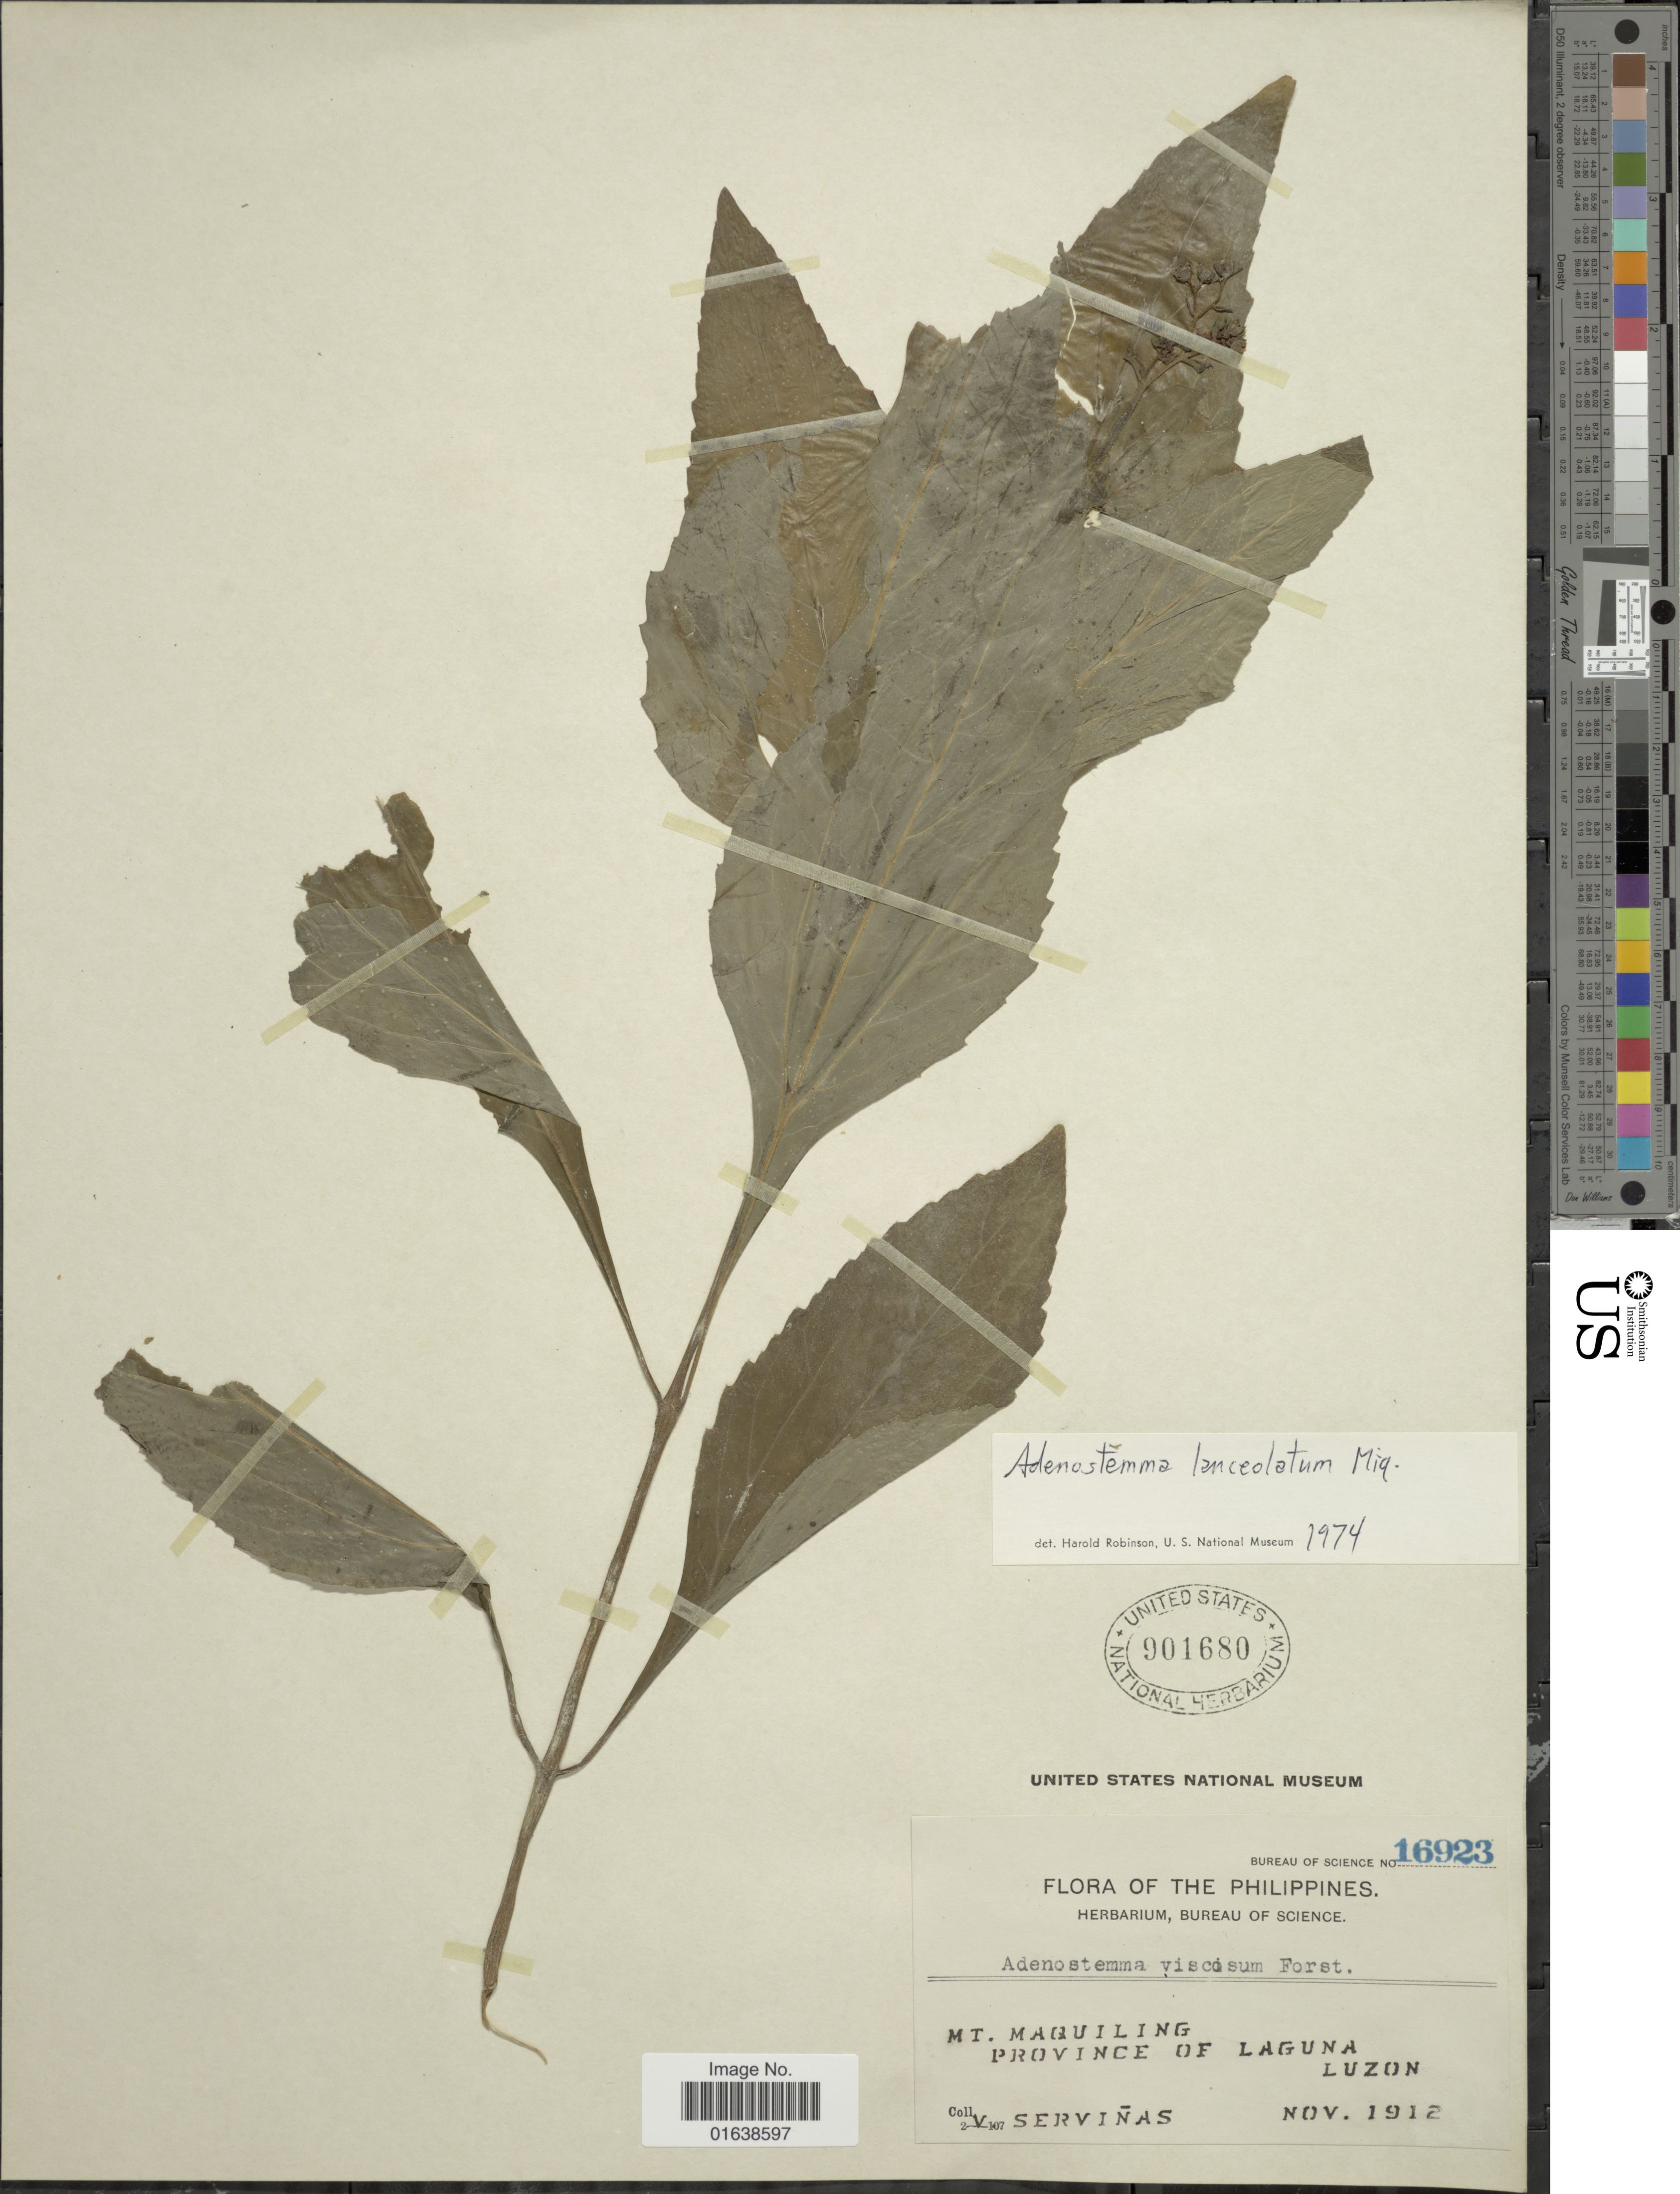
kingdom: Plantae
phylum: Tracheophyta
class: Magnoliopsida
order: Asterales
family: Asteraceae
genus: Adenostemma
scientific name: Adenostemma lanceolatum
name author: Miq.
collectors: V. Servinas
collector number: Bureau of Science 16923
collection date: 1912-11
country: Philippines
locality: The Philippines. Mt. Maquiling. Province of Laguna Luzon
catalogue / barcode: US 901680